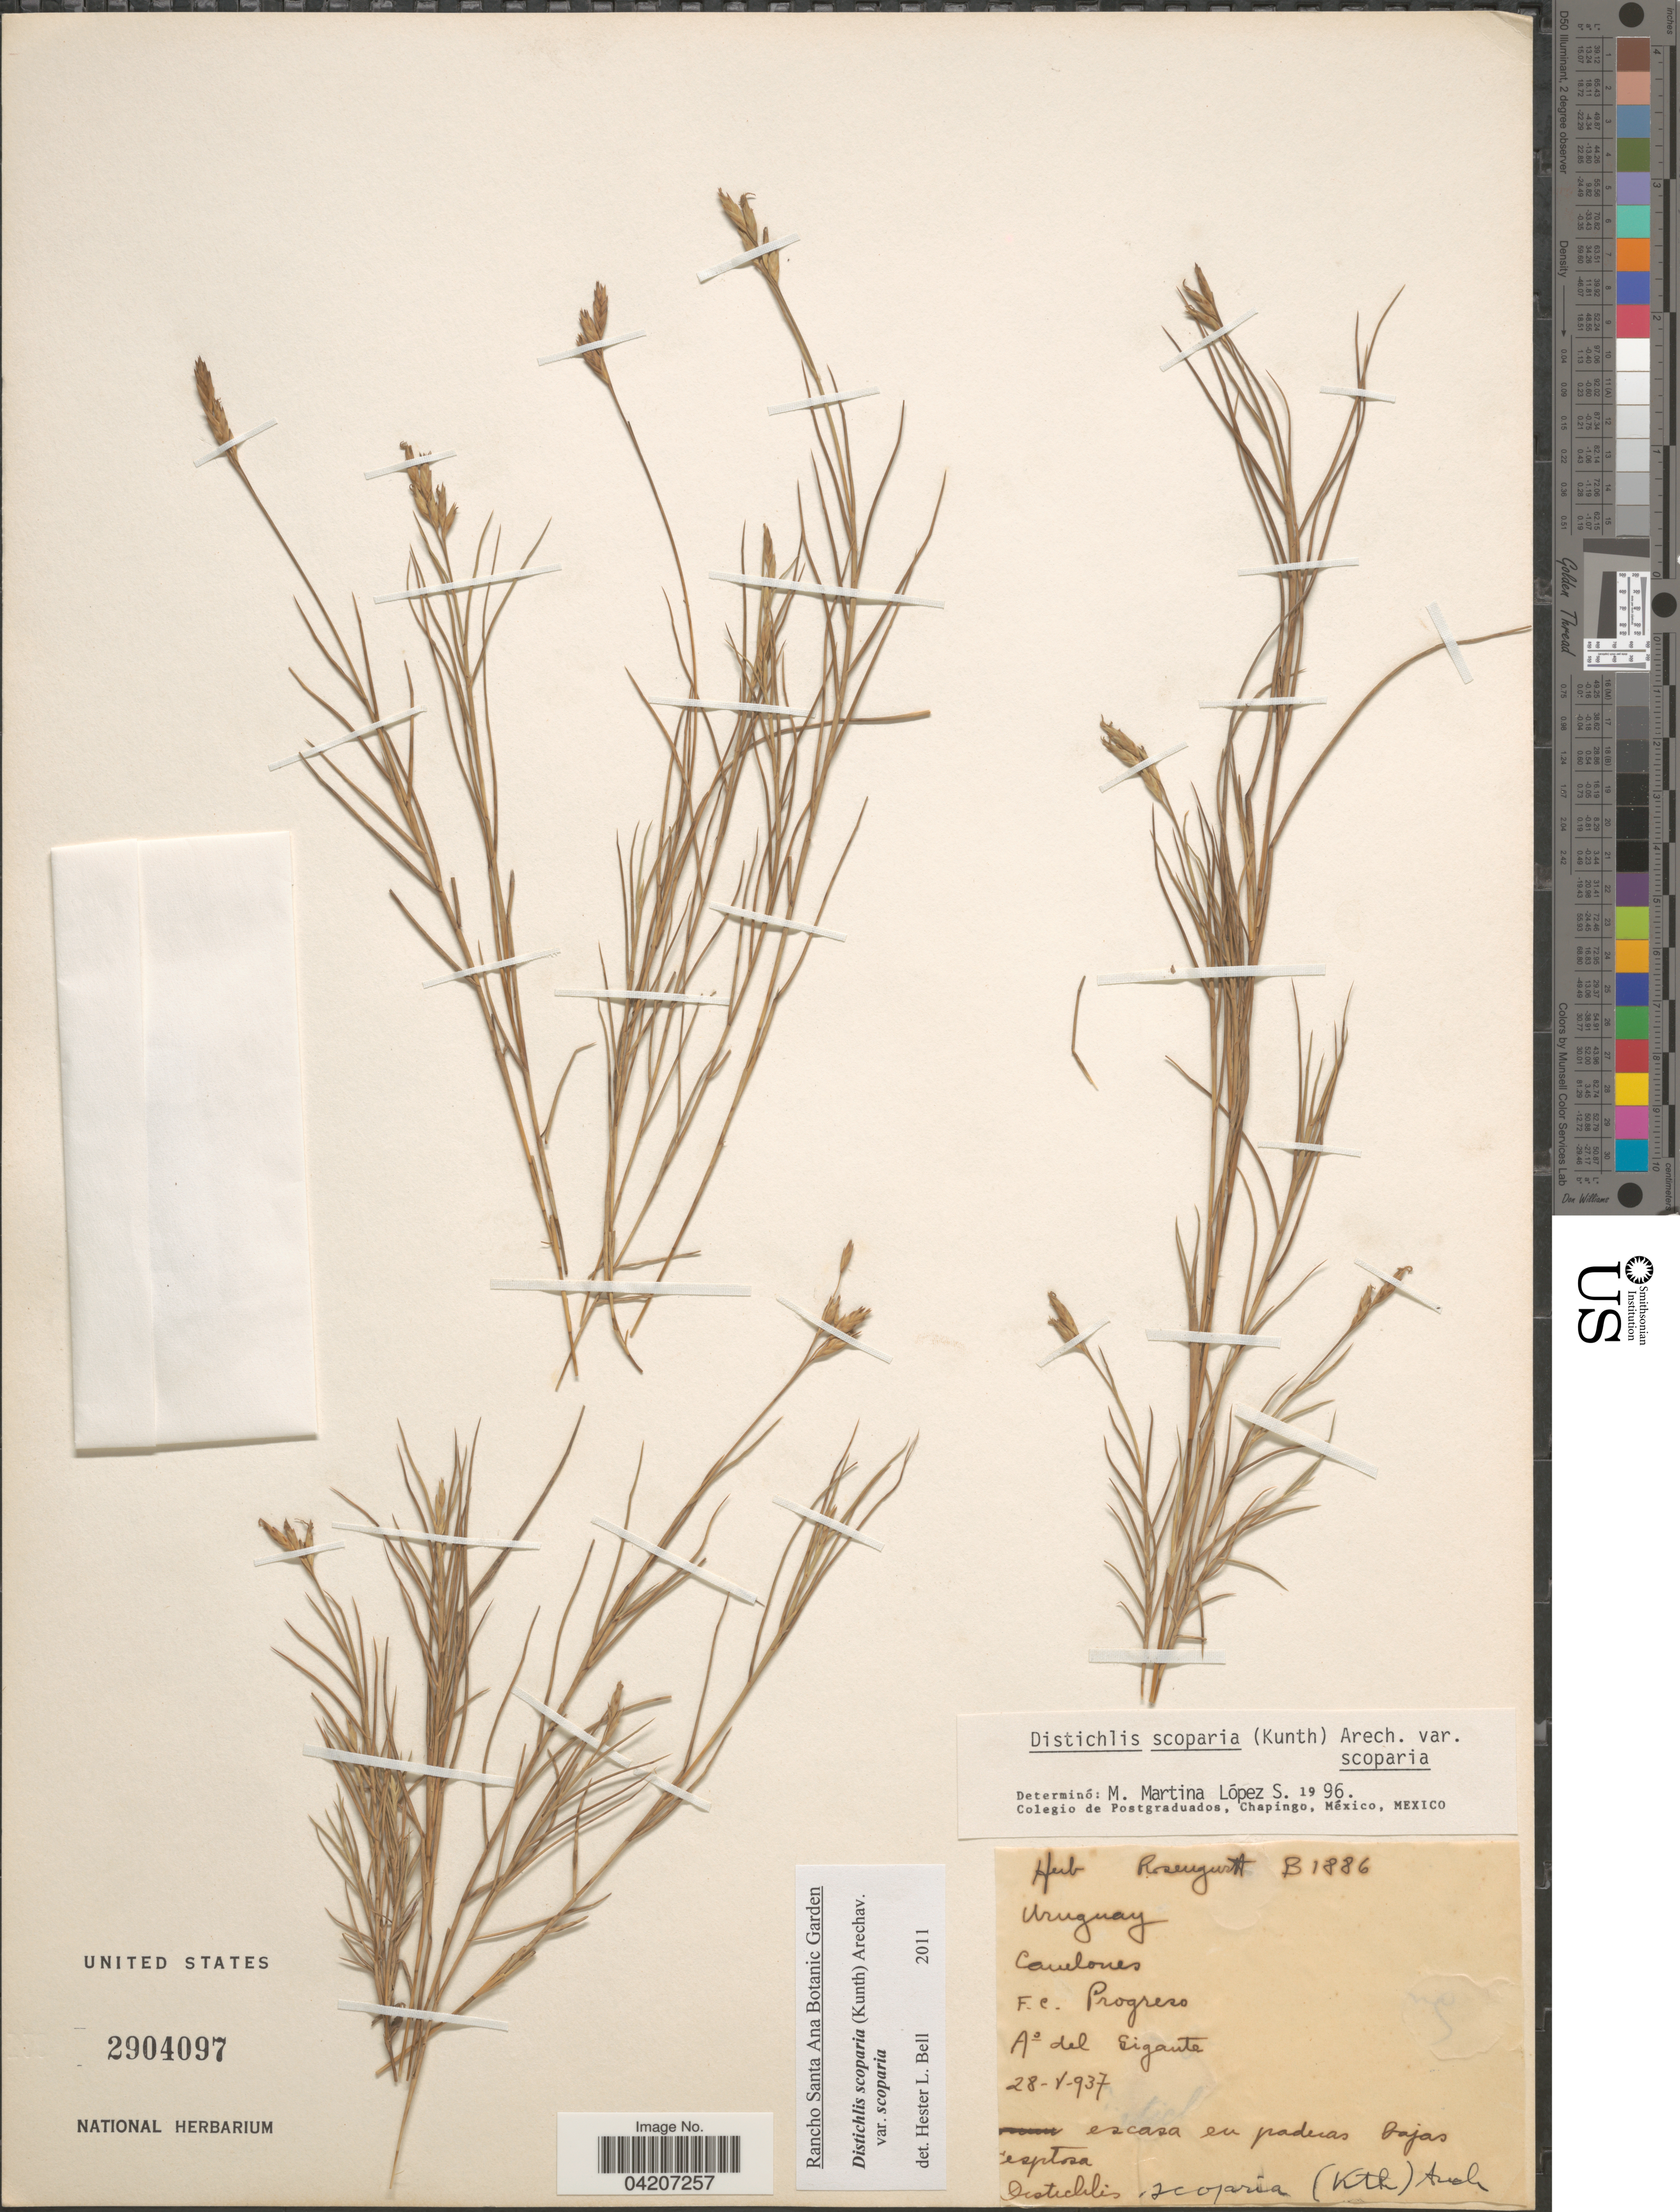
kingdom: Plantae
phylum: Tracheophyta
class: Liliopsida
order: Poales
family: Poaceae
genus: Distichlis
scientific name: Distichlis scoparia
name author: (Nees ex Kunth) Arechav.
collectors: ex herb. Rosengurtt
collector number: B1886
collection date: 1937-05-28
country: Uruguay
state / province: Canelones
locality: F.C. Progreso. A° del Gigante.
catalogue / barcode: US 2904097